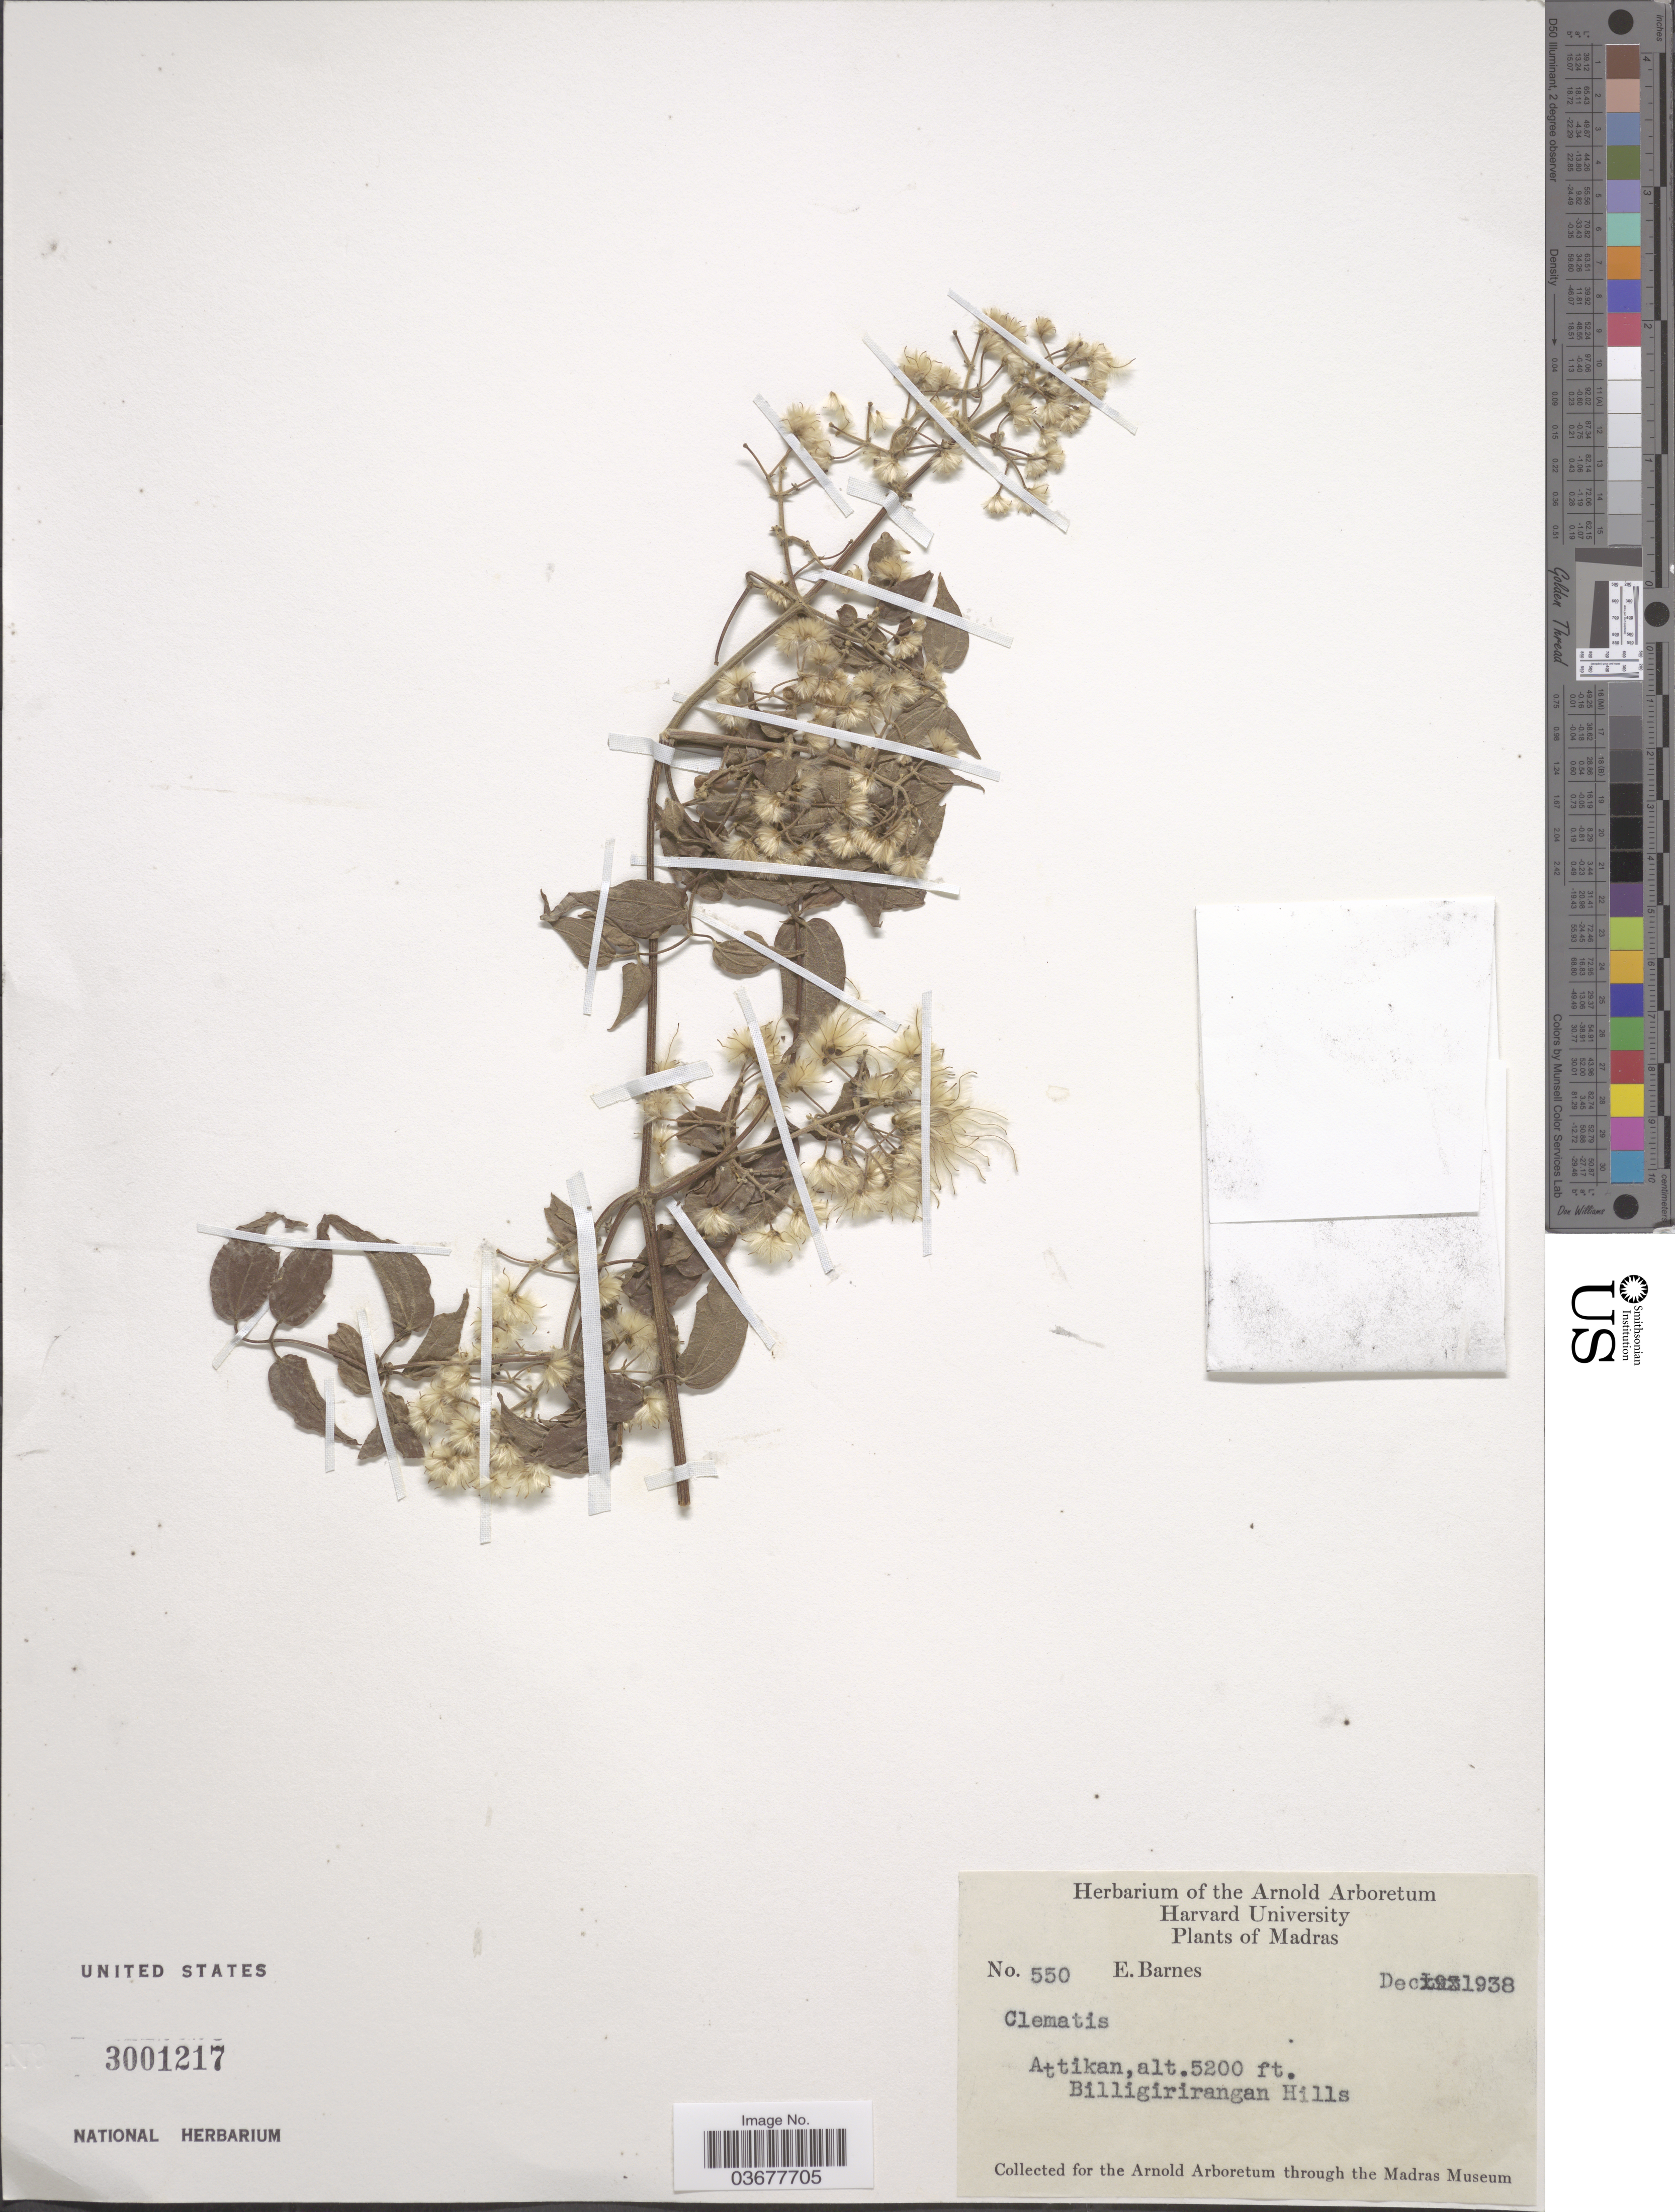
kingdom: Plantae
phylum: Tracheophyta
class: Magnoliopsida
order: Ranunculales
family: Ranunculaceae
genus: Clematis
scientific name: Clematis sp.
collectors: E. Barnes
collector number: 550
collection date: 1938-12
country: India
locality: Madras. Attikan. Billigirirangan Hills.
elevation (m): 1585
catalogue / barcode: US 3001217